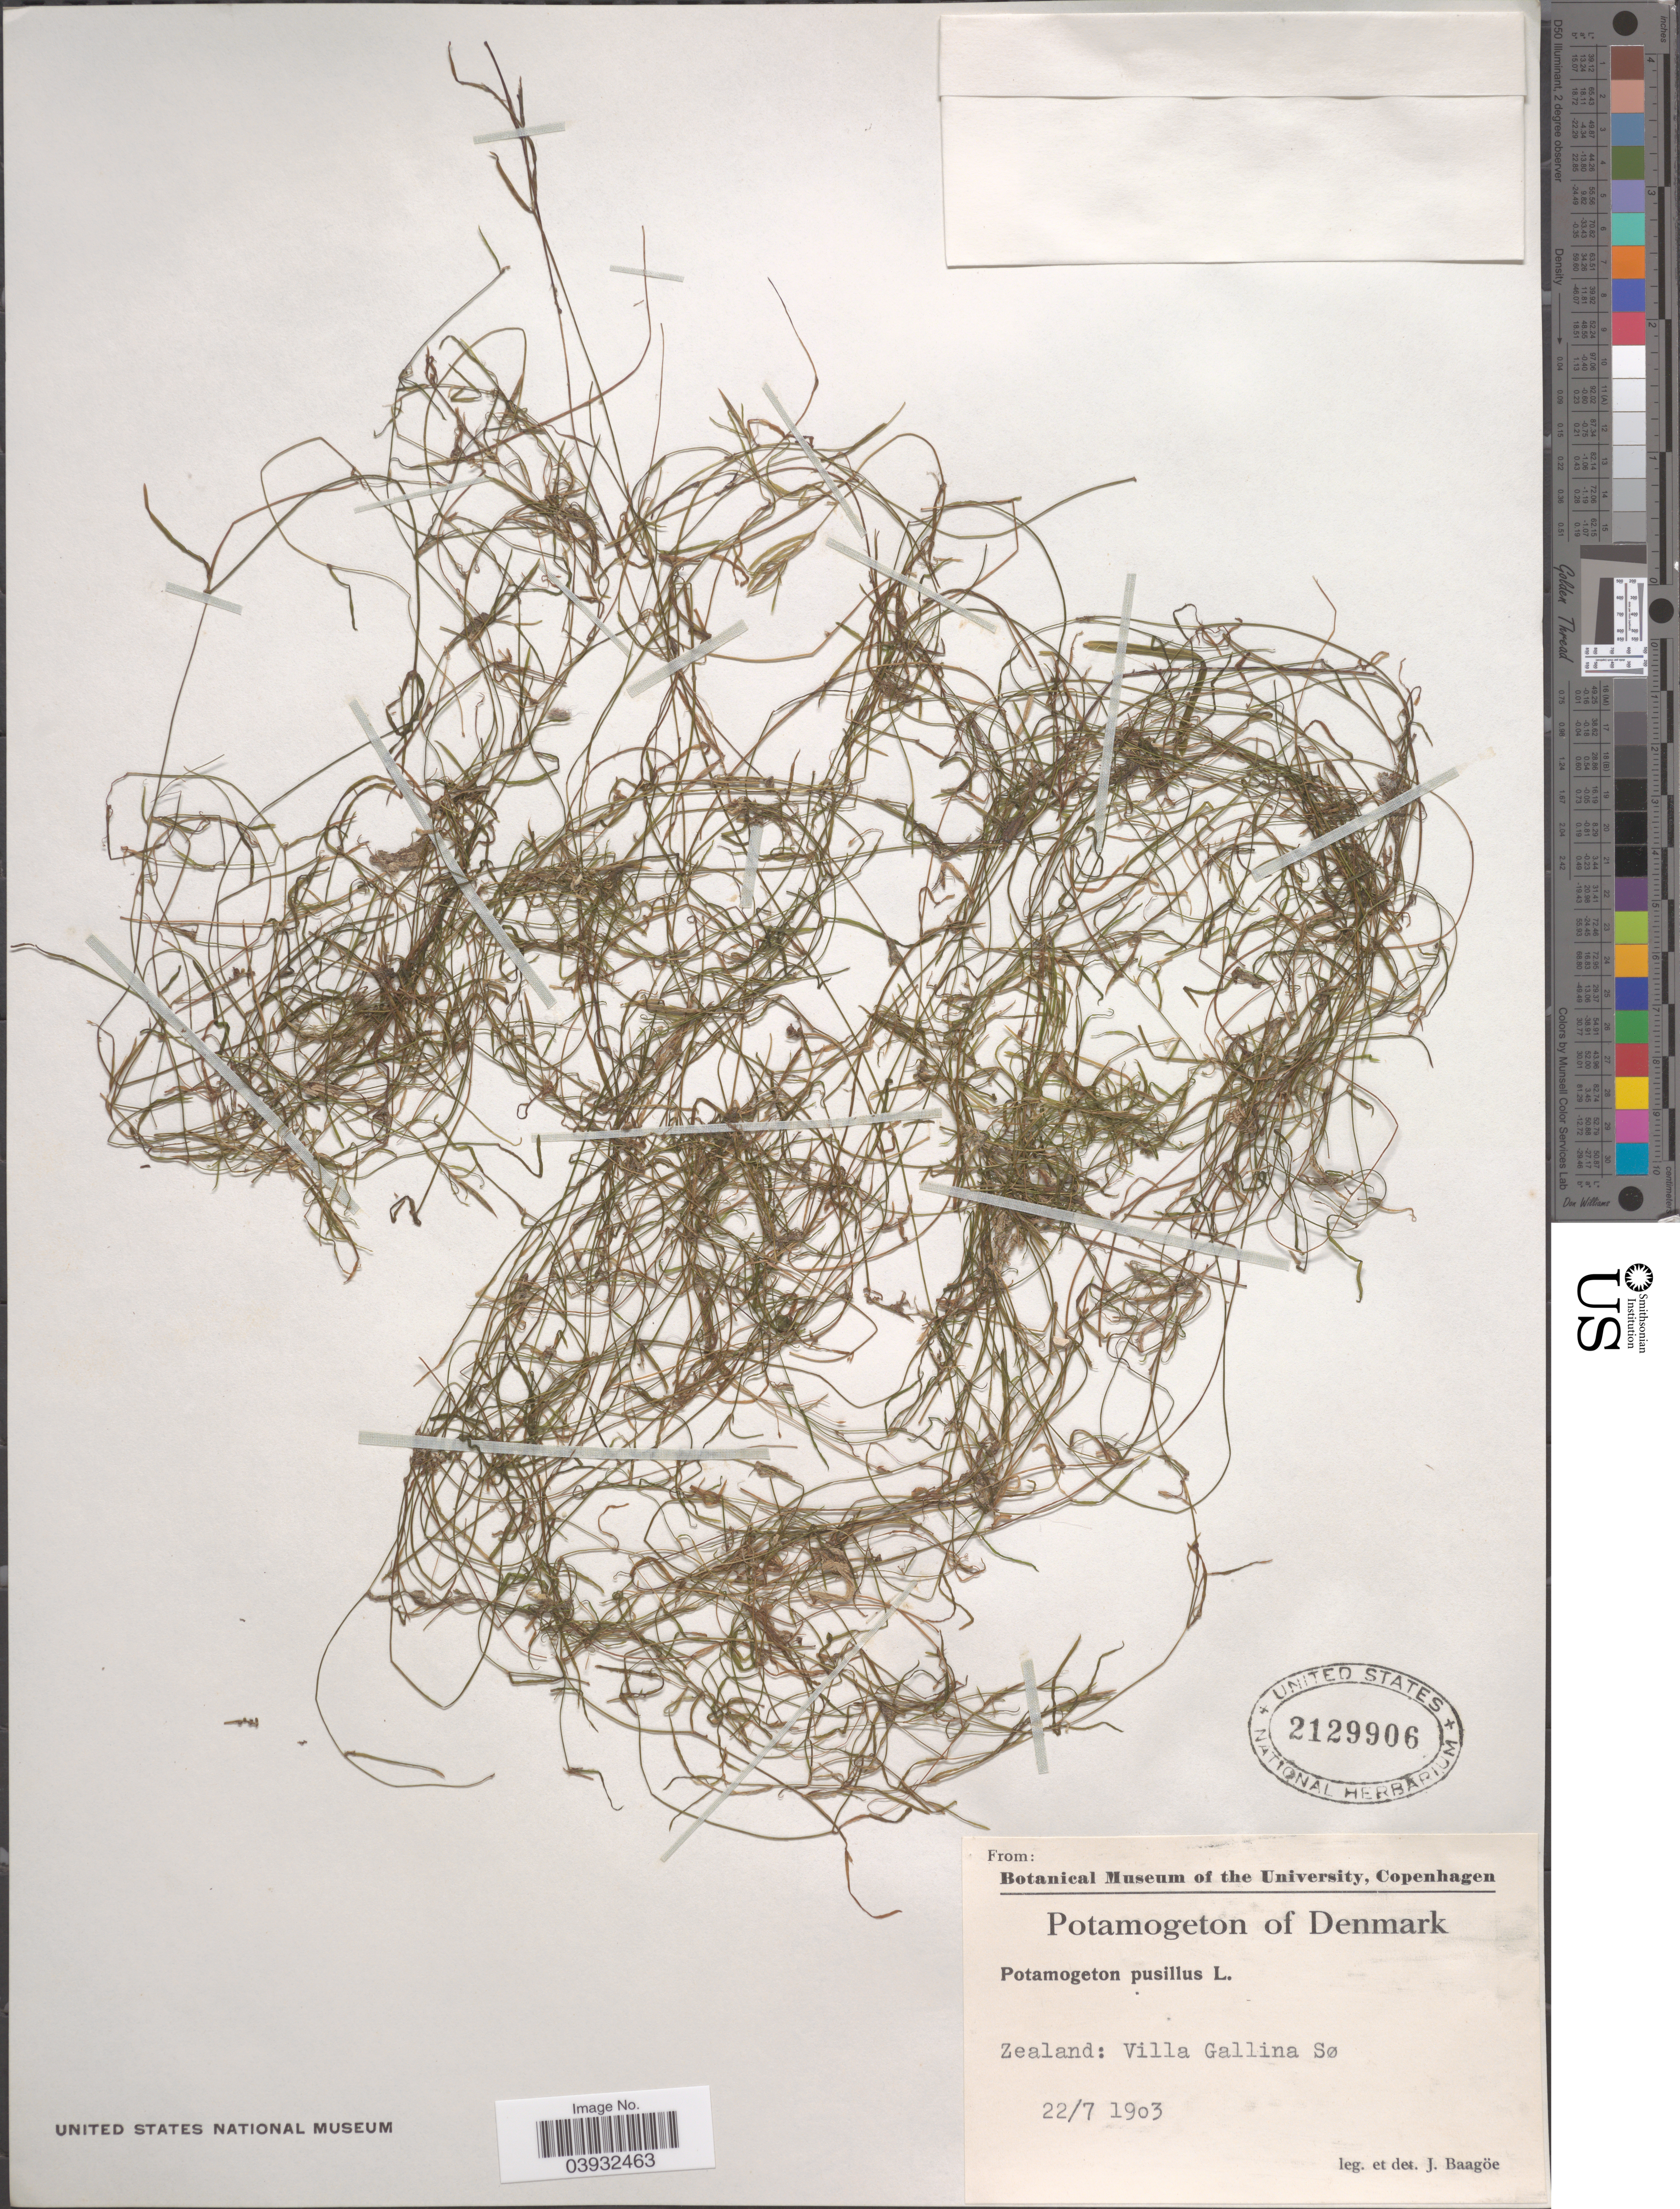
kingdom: Plantae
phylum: Tracheophyta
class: Liliopsida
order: Alismatales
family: Potamogetonaceae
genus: Potamogeton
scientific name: Potamogeton pusillus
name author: L.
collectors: J. Baagoe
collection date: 1903-07-22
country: Denmark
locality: Zealand: Villa Gallina Sø.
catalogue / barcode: US 2129906